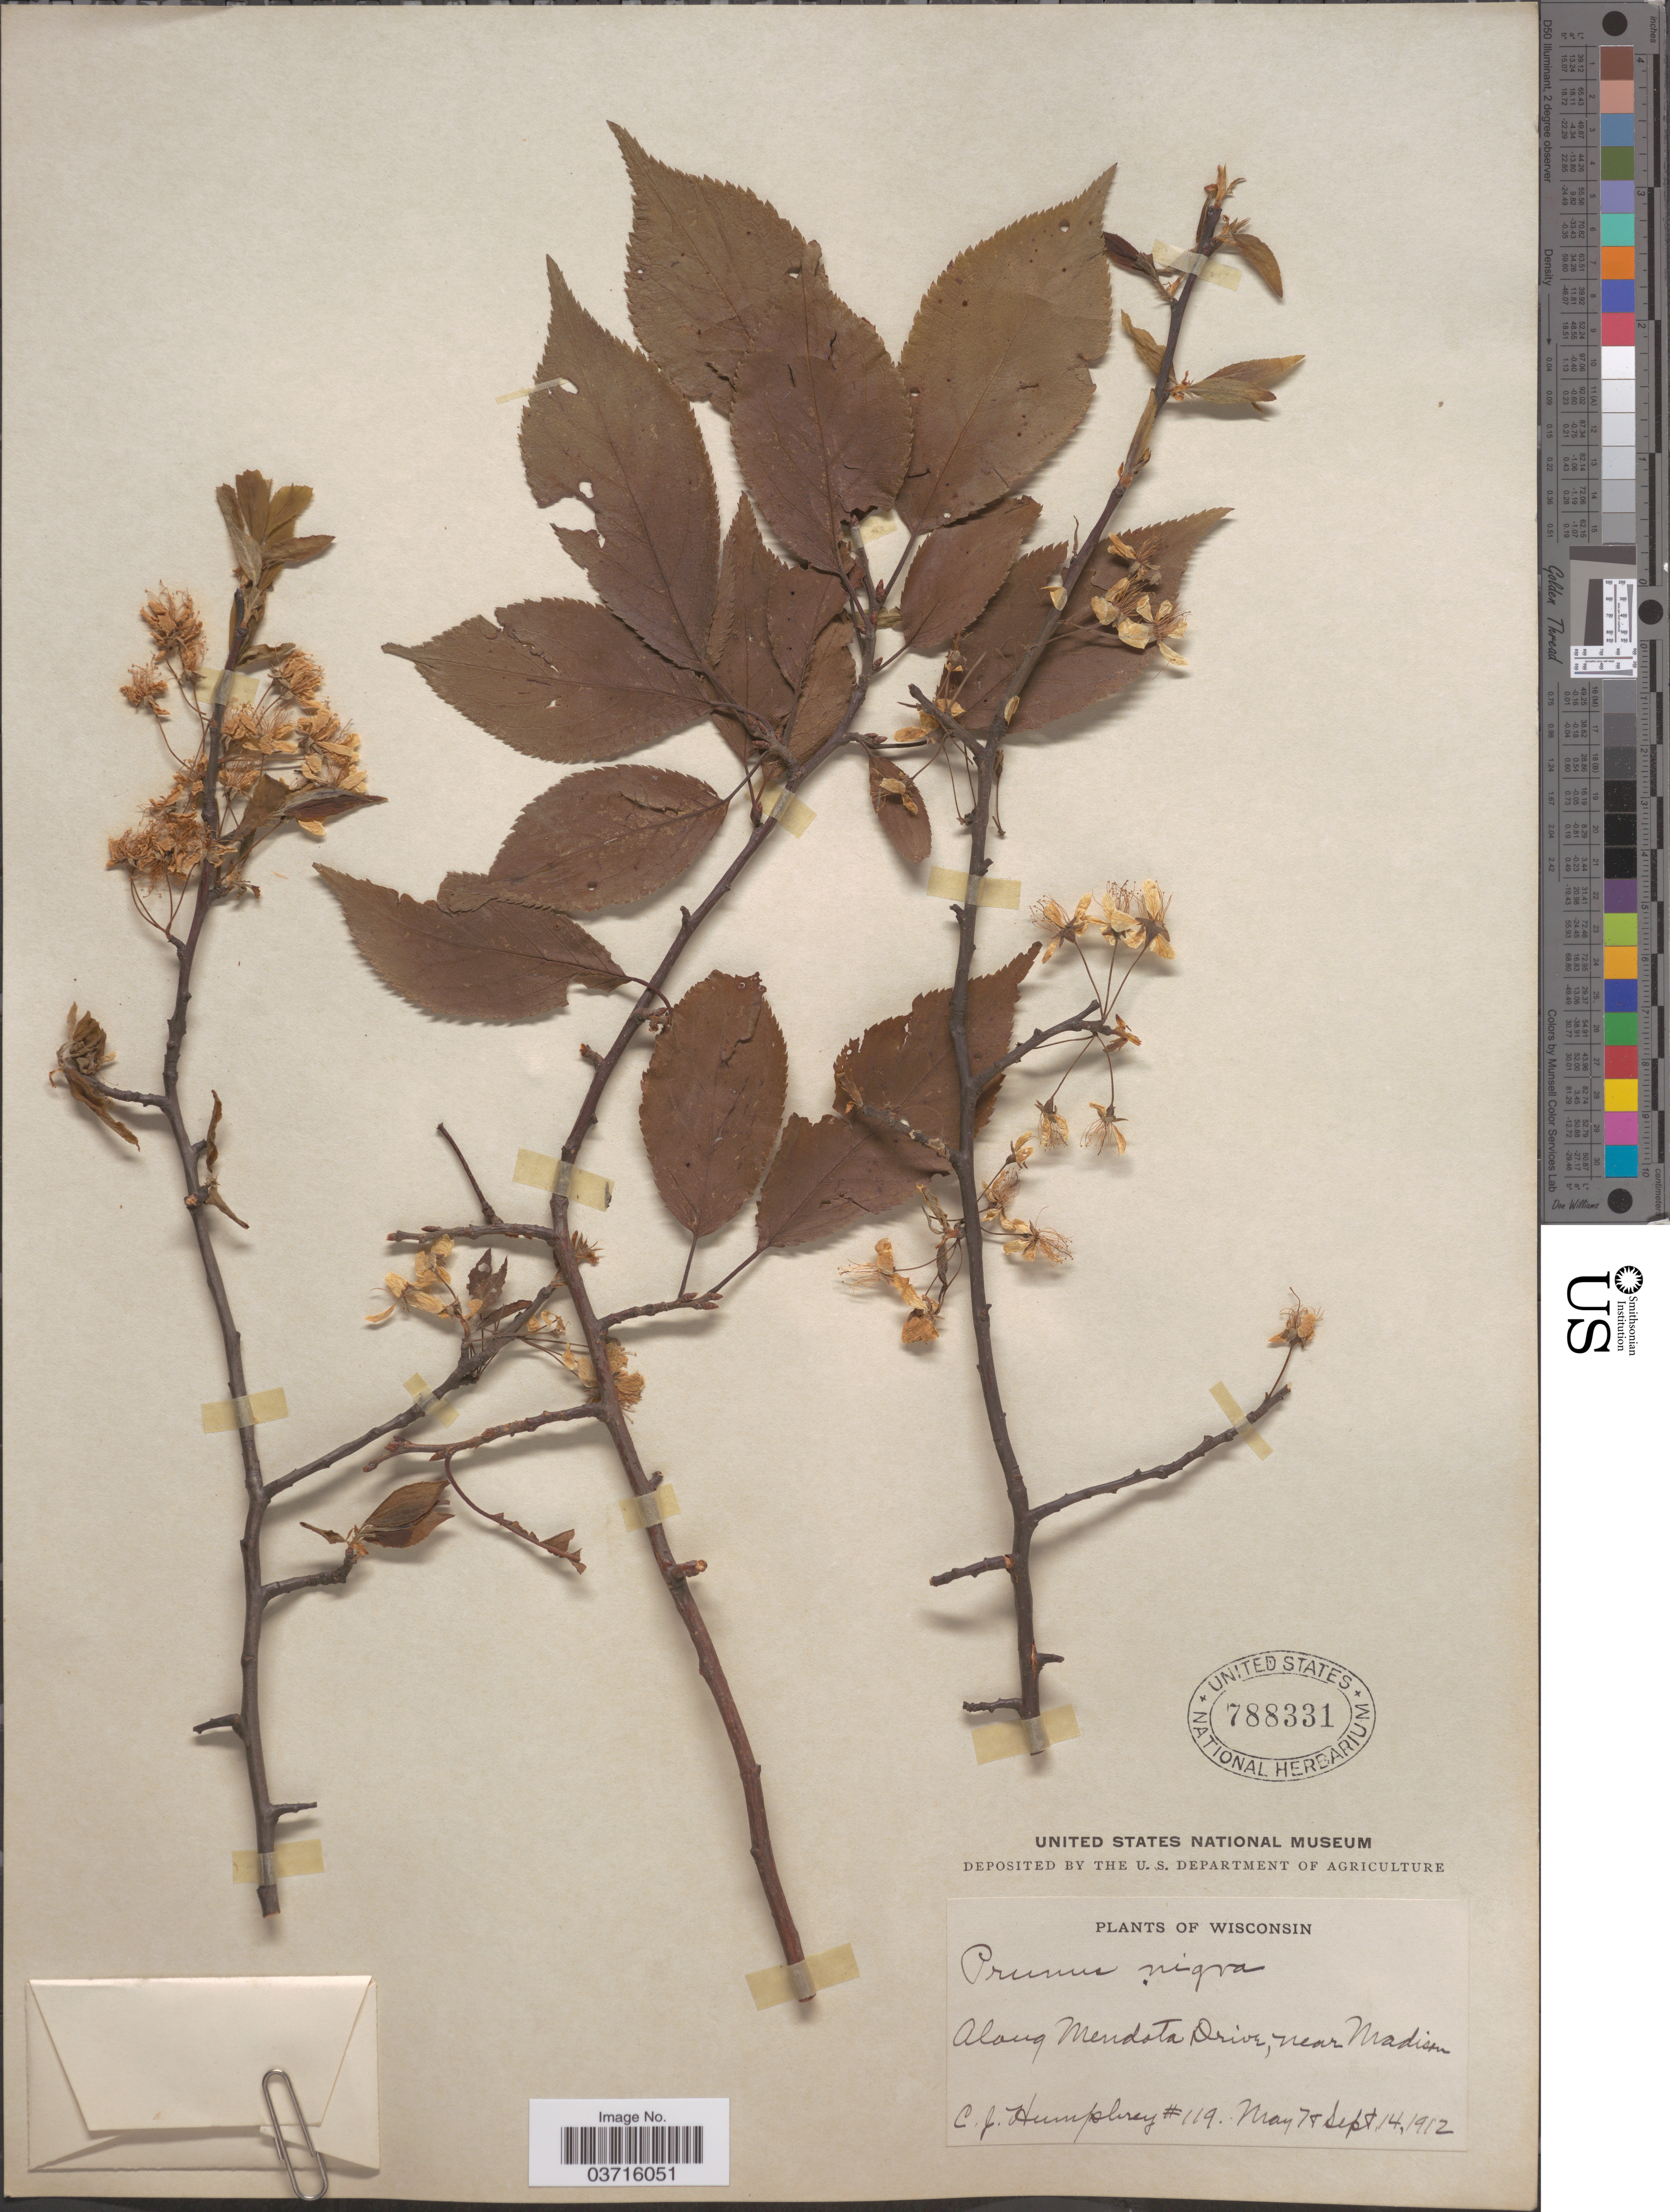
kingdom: Plantae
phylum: Tracheophyta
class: Magnoliopsida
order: Rosales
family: Rosaceae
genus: Prunus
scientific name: Prunus nigra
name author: Wight & Hedrick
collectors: C. Humphrey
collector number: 119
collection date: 1912-05-07/1912-09-14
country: United States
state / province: Wisconsin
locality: Along Mendota Drive, near Madison.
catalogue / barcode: US 788331